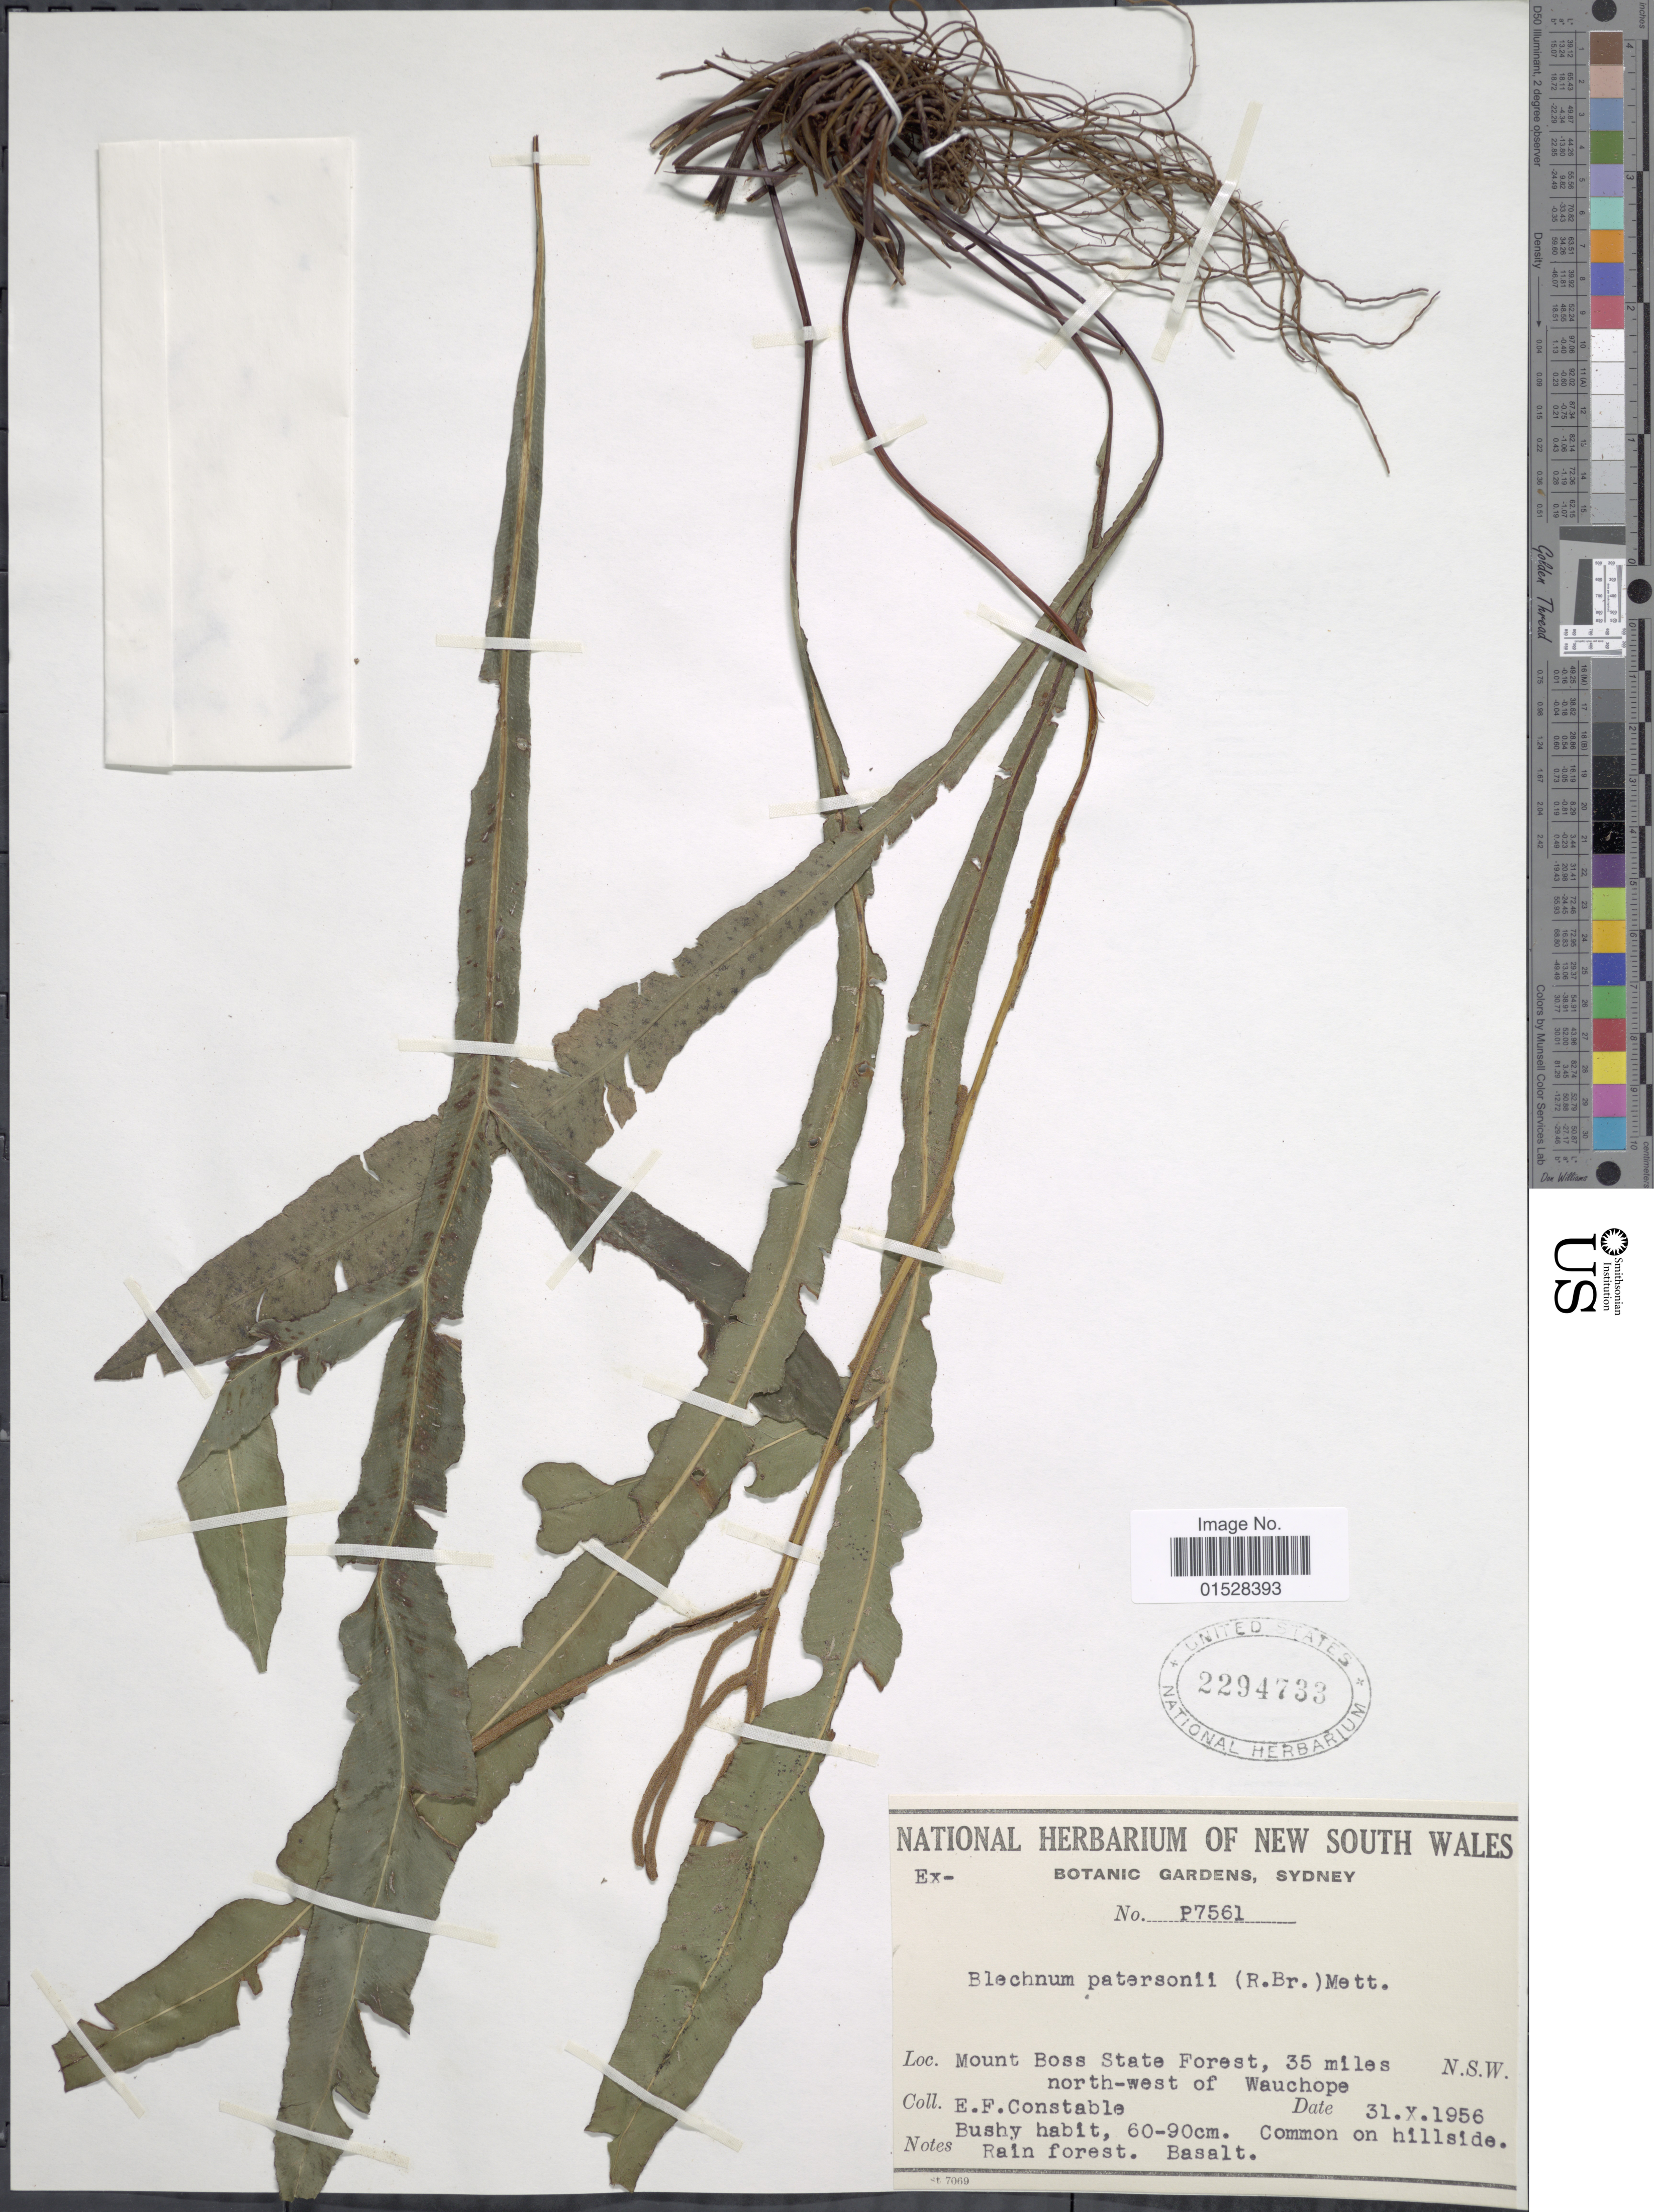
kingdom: Plantae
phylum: Tracheophyta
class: Polypodiopsida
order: Polypodiales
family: Blechnaceae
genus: Blechnum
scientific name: Blechnum patersonii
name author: (R. Br.) Mett.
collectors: E. F. Constable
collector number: P7561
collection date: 1956-10-31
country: Australia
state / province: New South Wales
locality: Mount Boss State Forest, 35 miles north-west of Wauchope.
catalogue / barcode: US 2294733